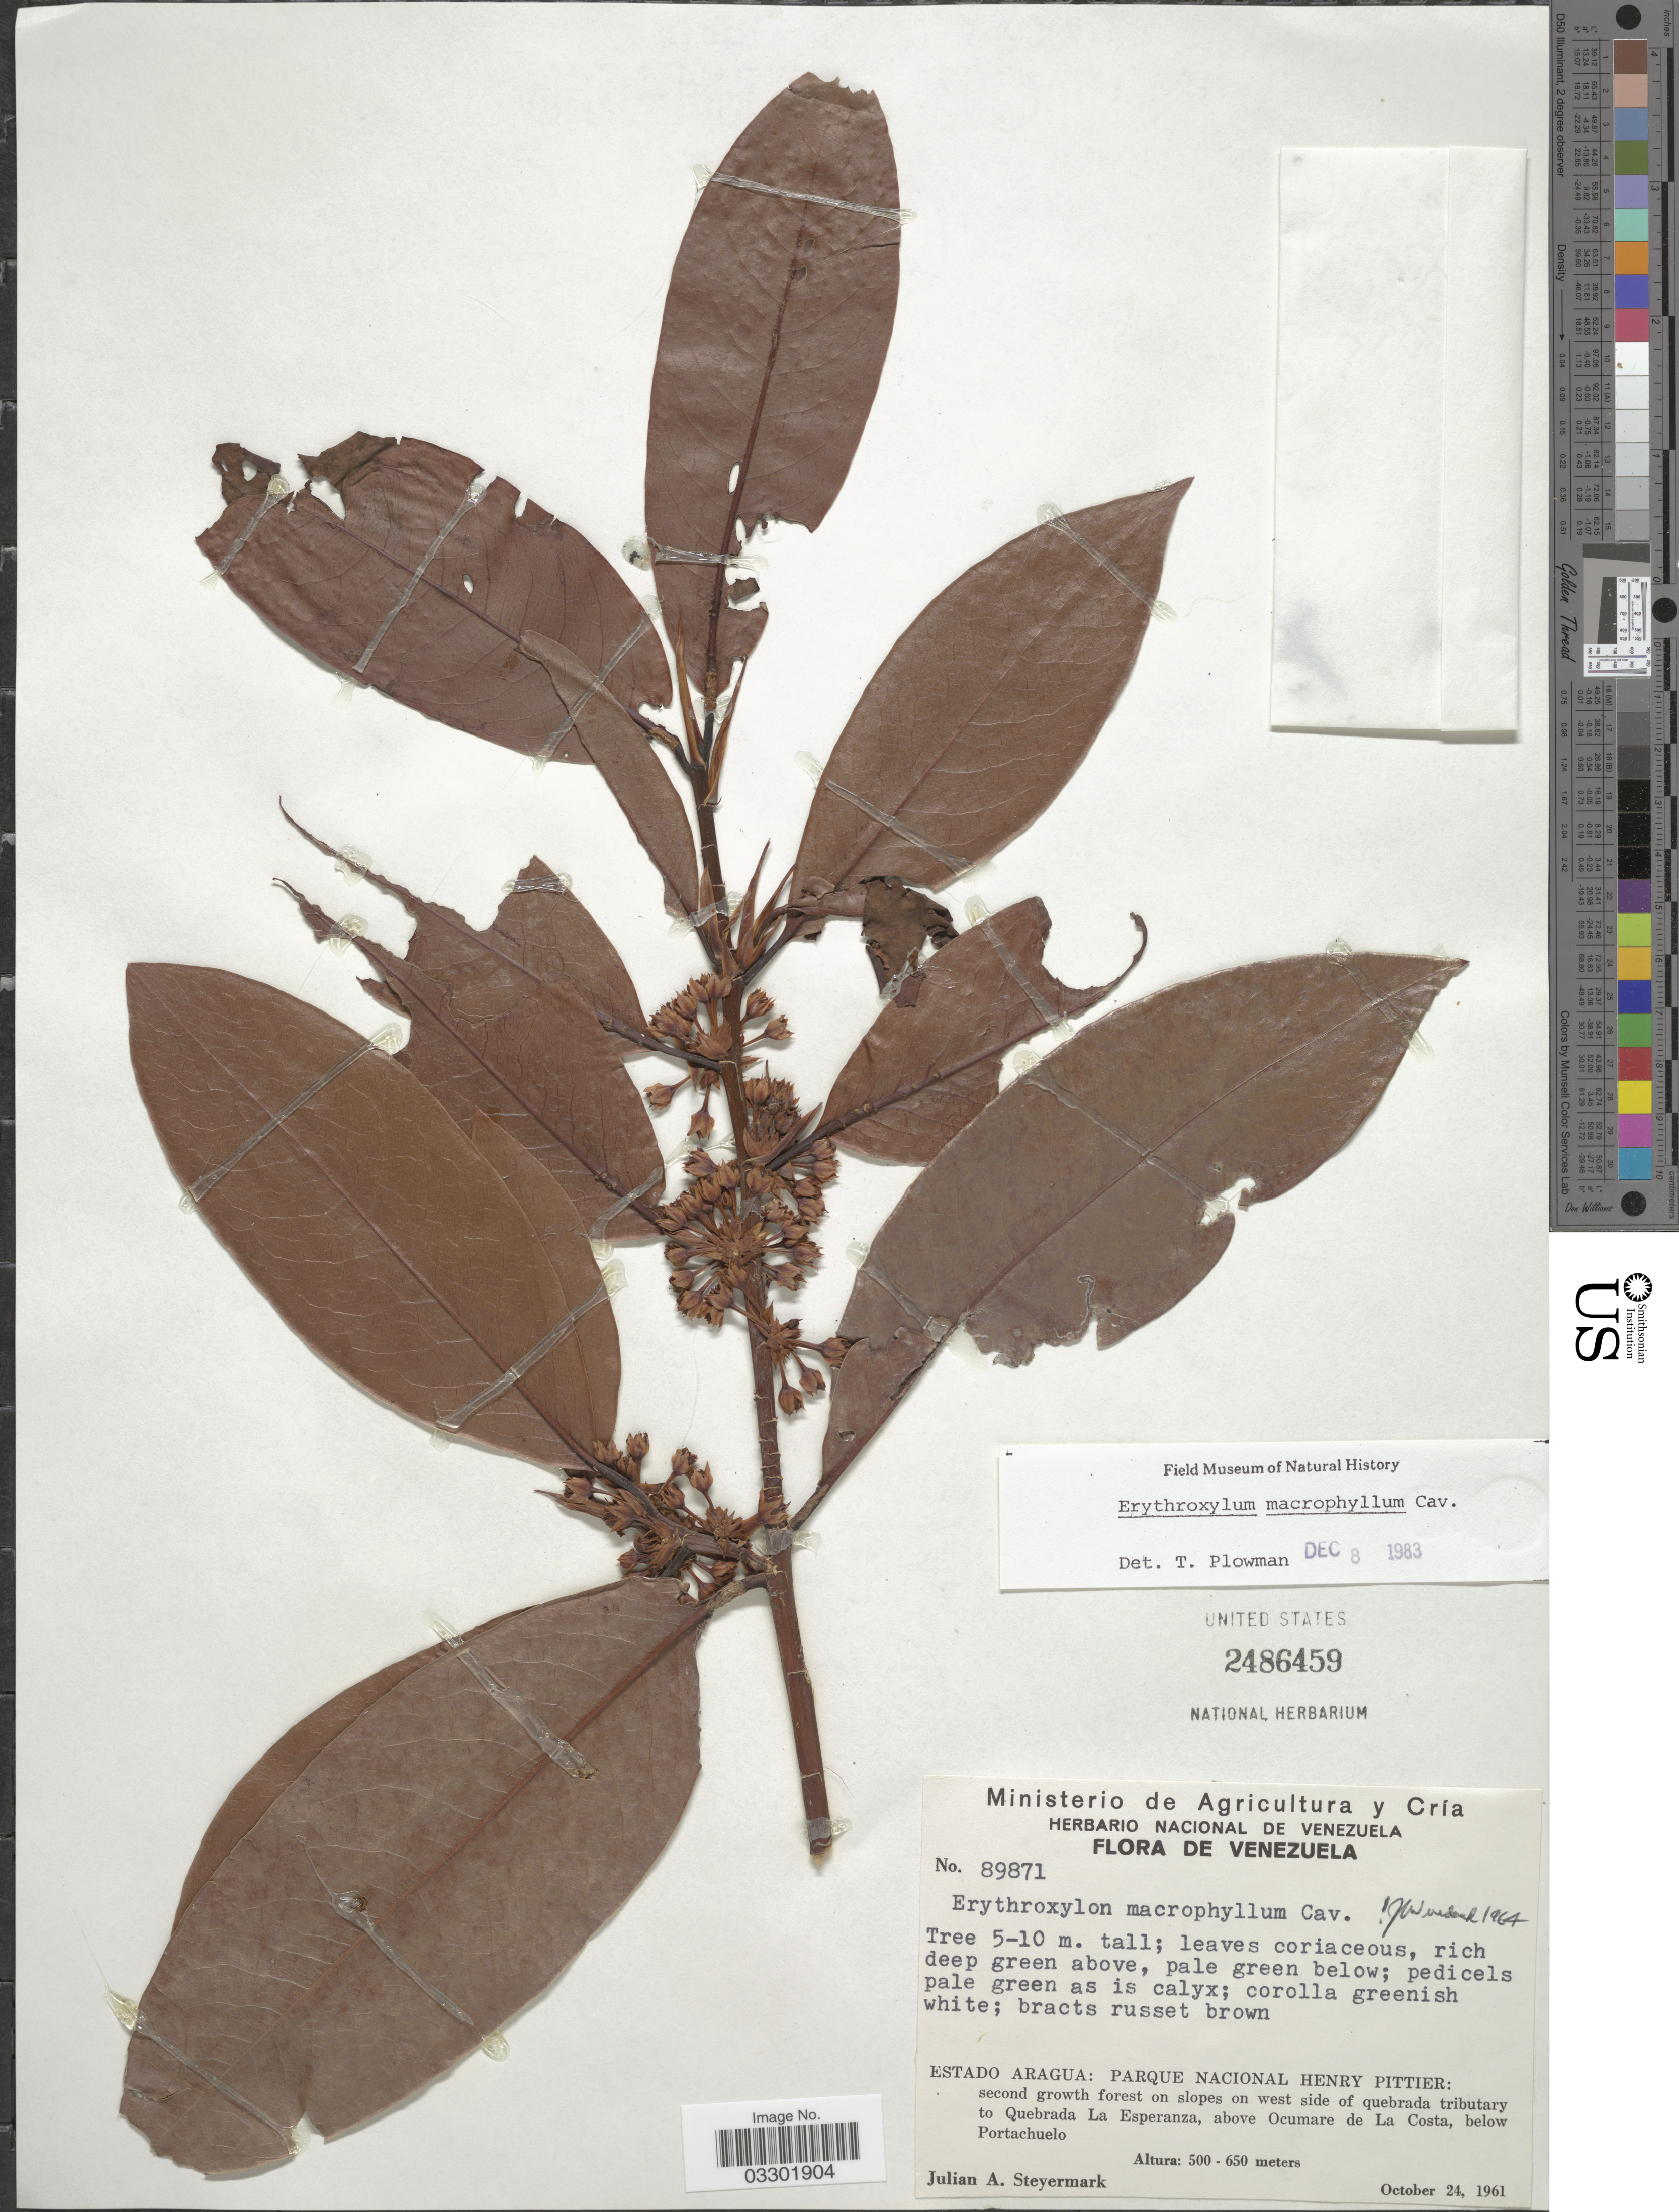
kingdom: Plantae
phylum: Tracheophyta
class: Magnoliopsida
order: Malpighiales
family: Erythroxylaceae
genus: Erythroxylum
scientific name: Erythroxylum macrophyllum var. macrophyllum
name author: Cav.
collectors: J. Steyermark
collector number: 89871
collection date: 1961-10-24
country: Venezuela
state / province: Aragua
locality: Parque Nacional Henry Pittier: on slopes on west side of quebrada tributary to Quebrada La Esperanza, above Ocumare de La Costa, below Portachuelo.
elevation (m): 500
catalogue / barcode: US 2486459